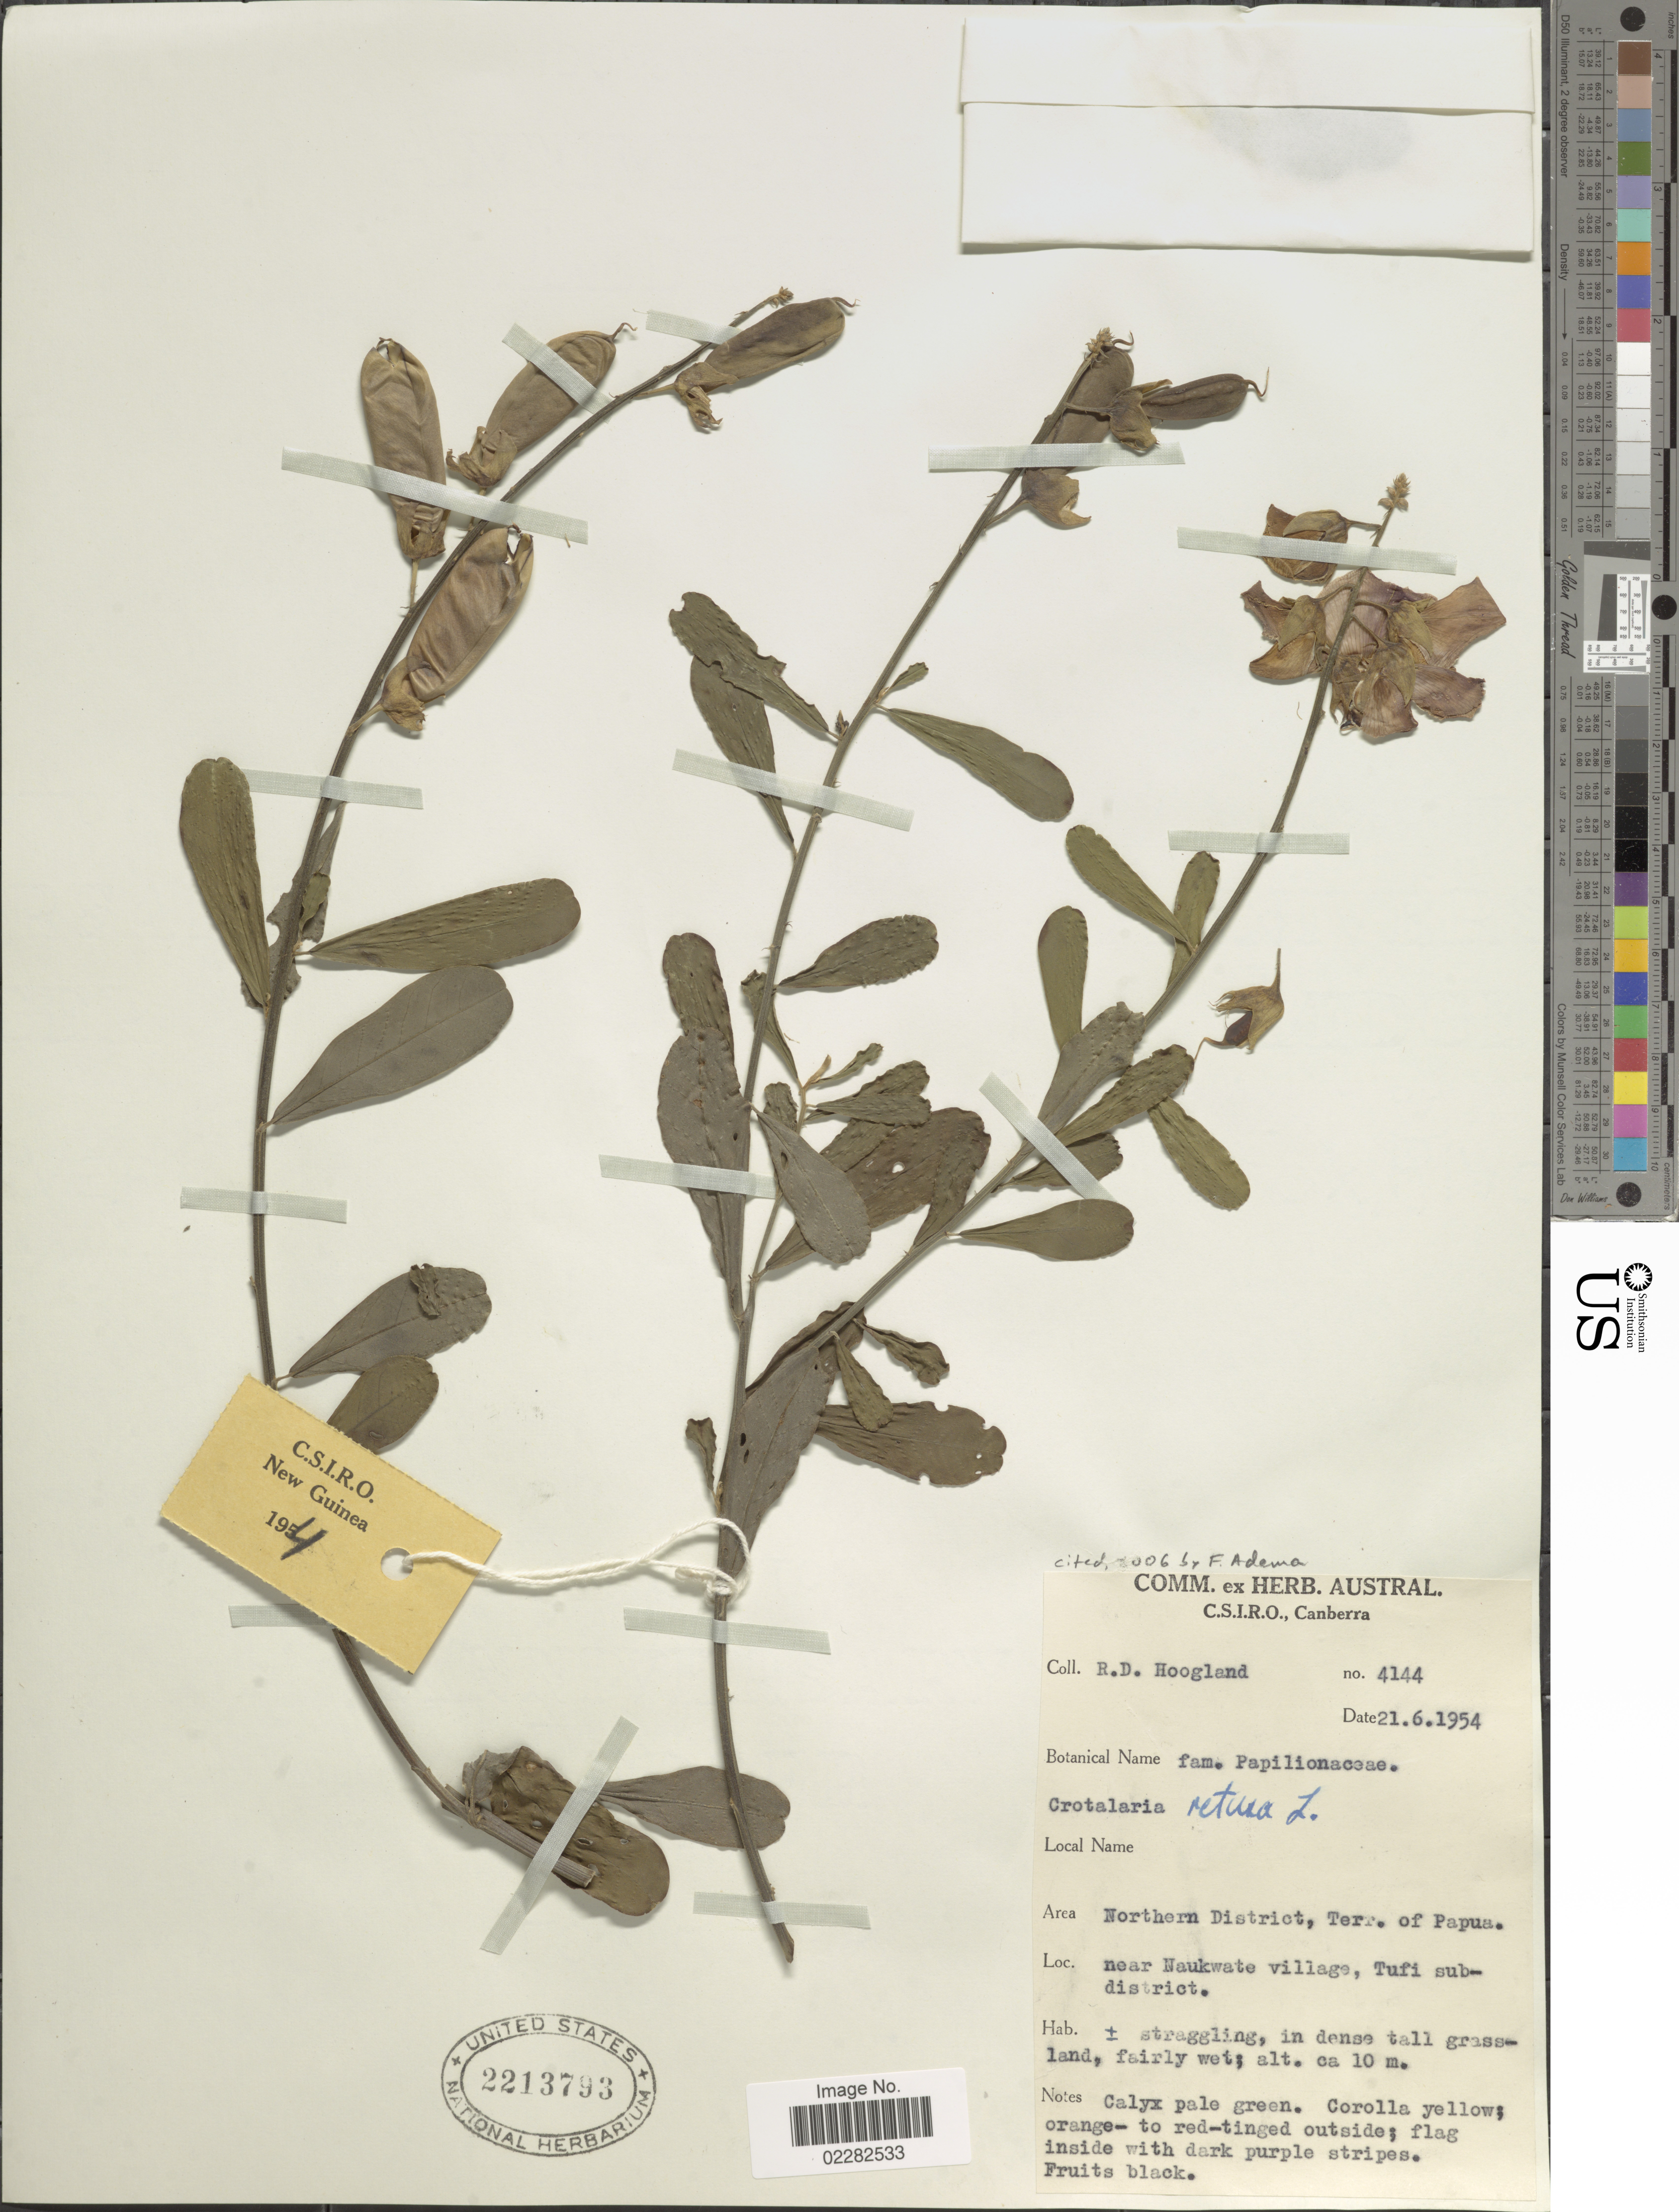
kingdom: Plantae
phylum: Tracheophyta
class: Magnoliopsida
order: Fabales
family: Fabaceae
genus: Crotalaria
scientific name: Crotalaria retusa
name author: L.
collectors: R. D. Hoogland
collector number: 4144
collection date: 1954-06-21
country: Papua New Guinea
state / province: Northern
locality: Northern District, Terr. of Papua, near Naukwate village, Tufi sub-district.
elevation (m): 10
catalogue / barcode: US 2213793